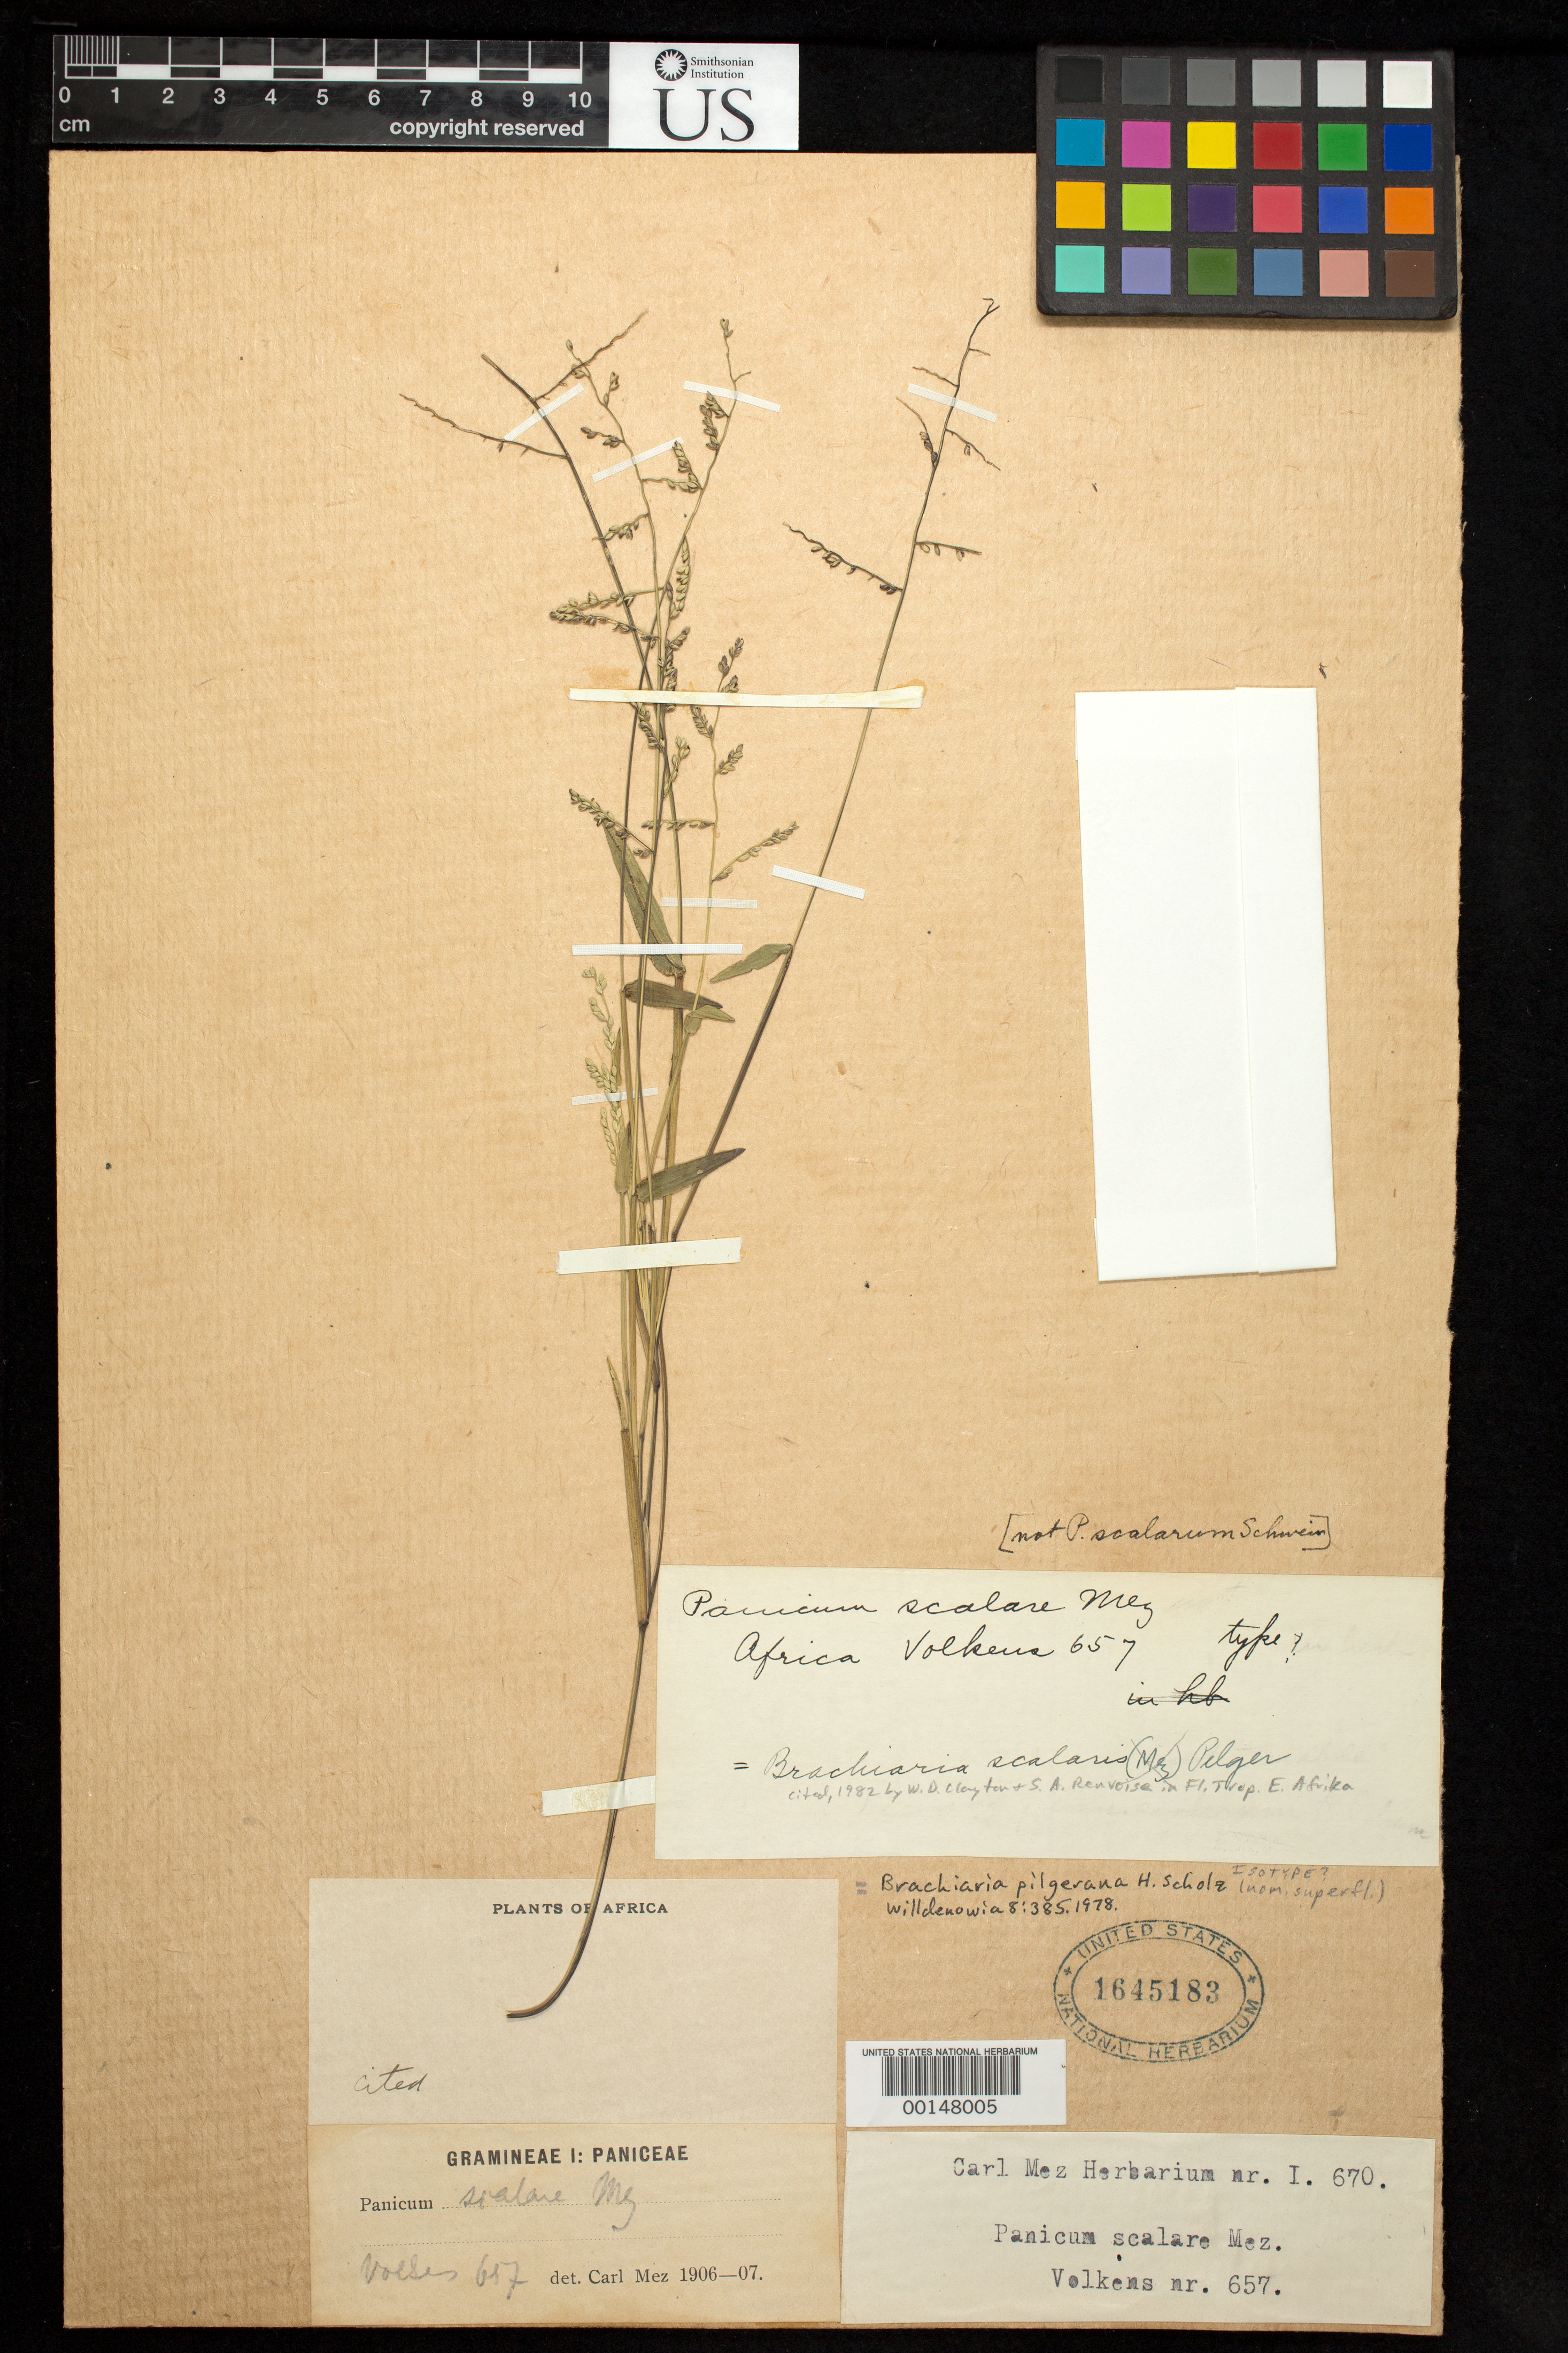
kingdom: Plantae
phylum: Tracheophyta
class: Liliopsida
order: Poales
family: Poaceae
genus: Panicum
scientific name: Panicum scalare Mez, nom. illeg.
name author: Mez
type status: Type Collection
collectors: G. Volkens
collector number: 657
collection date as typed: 15 Aug 1893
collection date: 1893-08-15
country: Tanzania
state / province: Kilimanjaro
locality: "Kilimandscharo" [Kilimanjaro].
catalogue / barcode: US 1645183